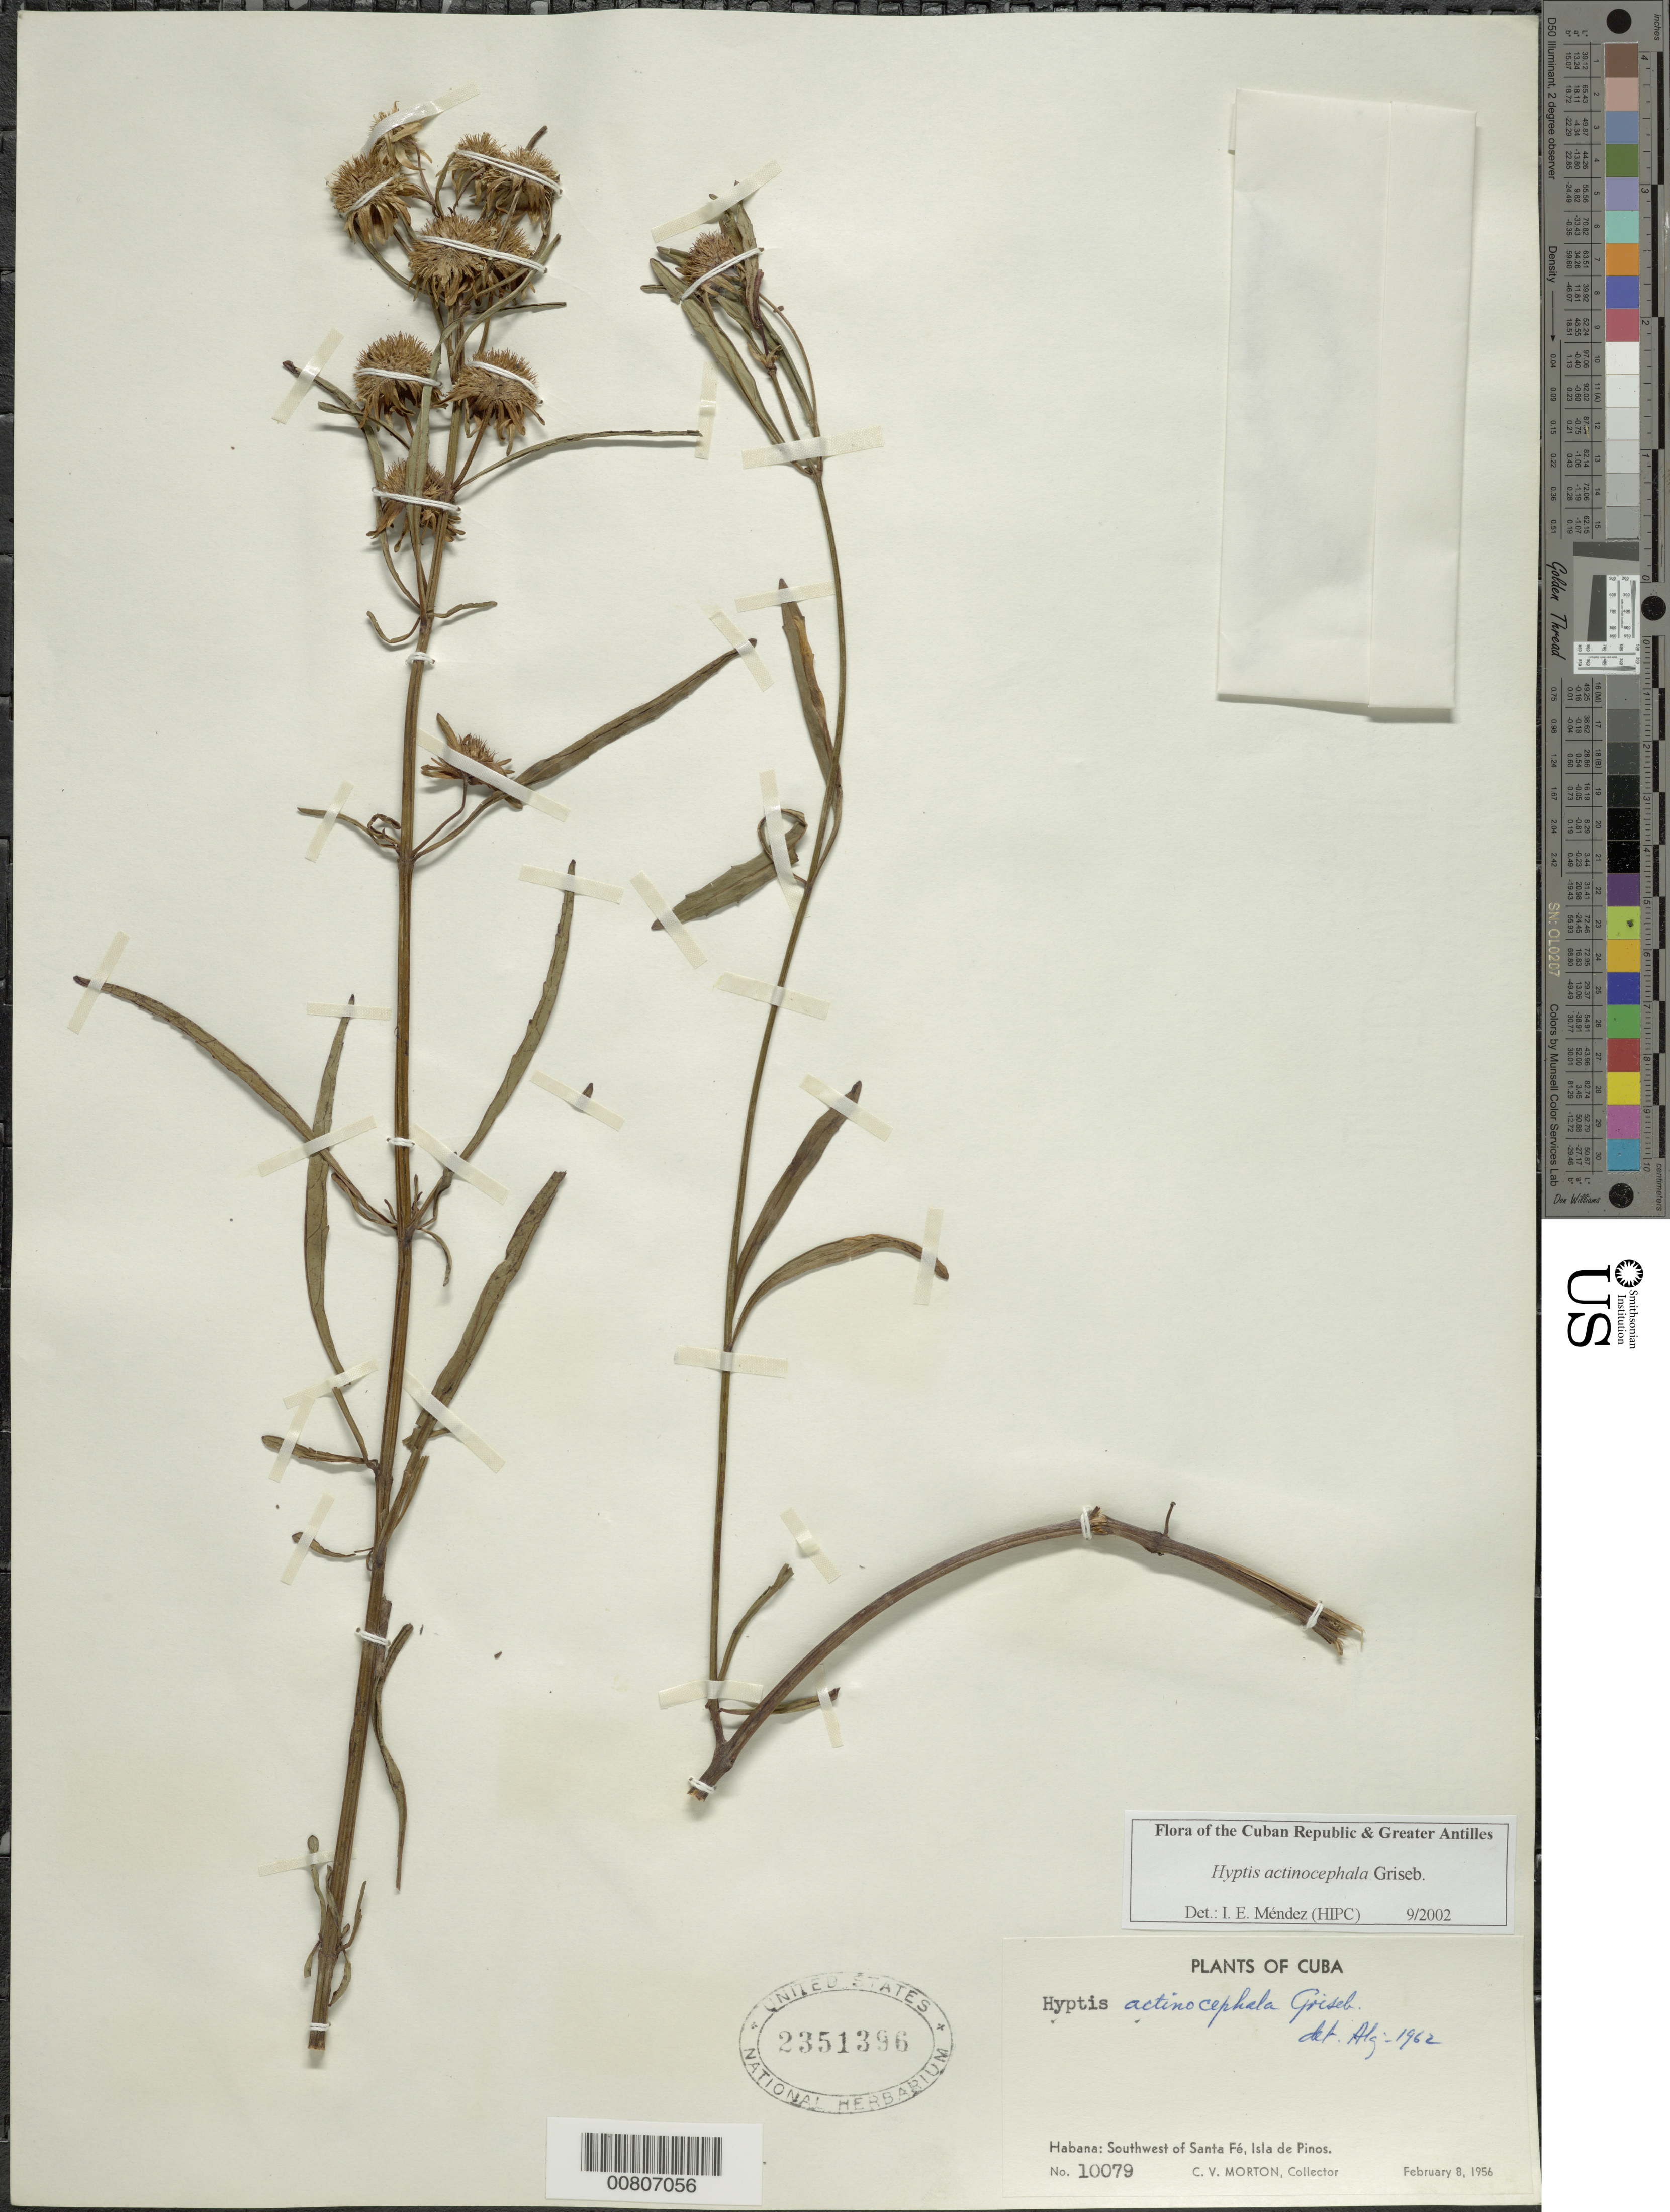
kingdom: Plantae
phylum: Tracheophyta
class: Magnoliopsida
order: Lamiales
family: Lamiaceae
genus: Hyptis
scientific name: Hyptis actinocephala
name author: Griseb.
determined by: Méndez, Isidro E., (HIPC)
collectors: C. V. Morton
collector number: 10079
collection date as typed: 08 Feb 1956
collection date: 1956-02-08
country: Cuba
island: Isla de la Juventud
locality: Isla de Pinos, SW of Santa Fé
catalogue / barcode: US 2351396